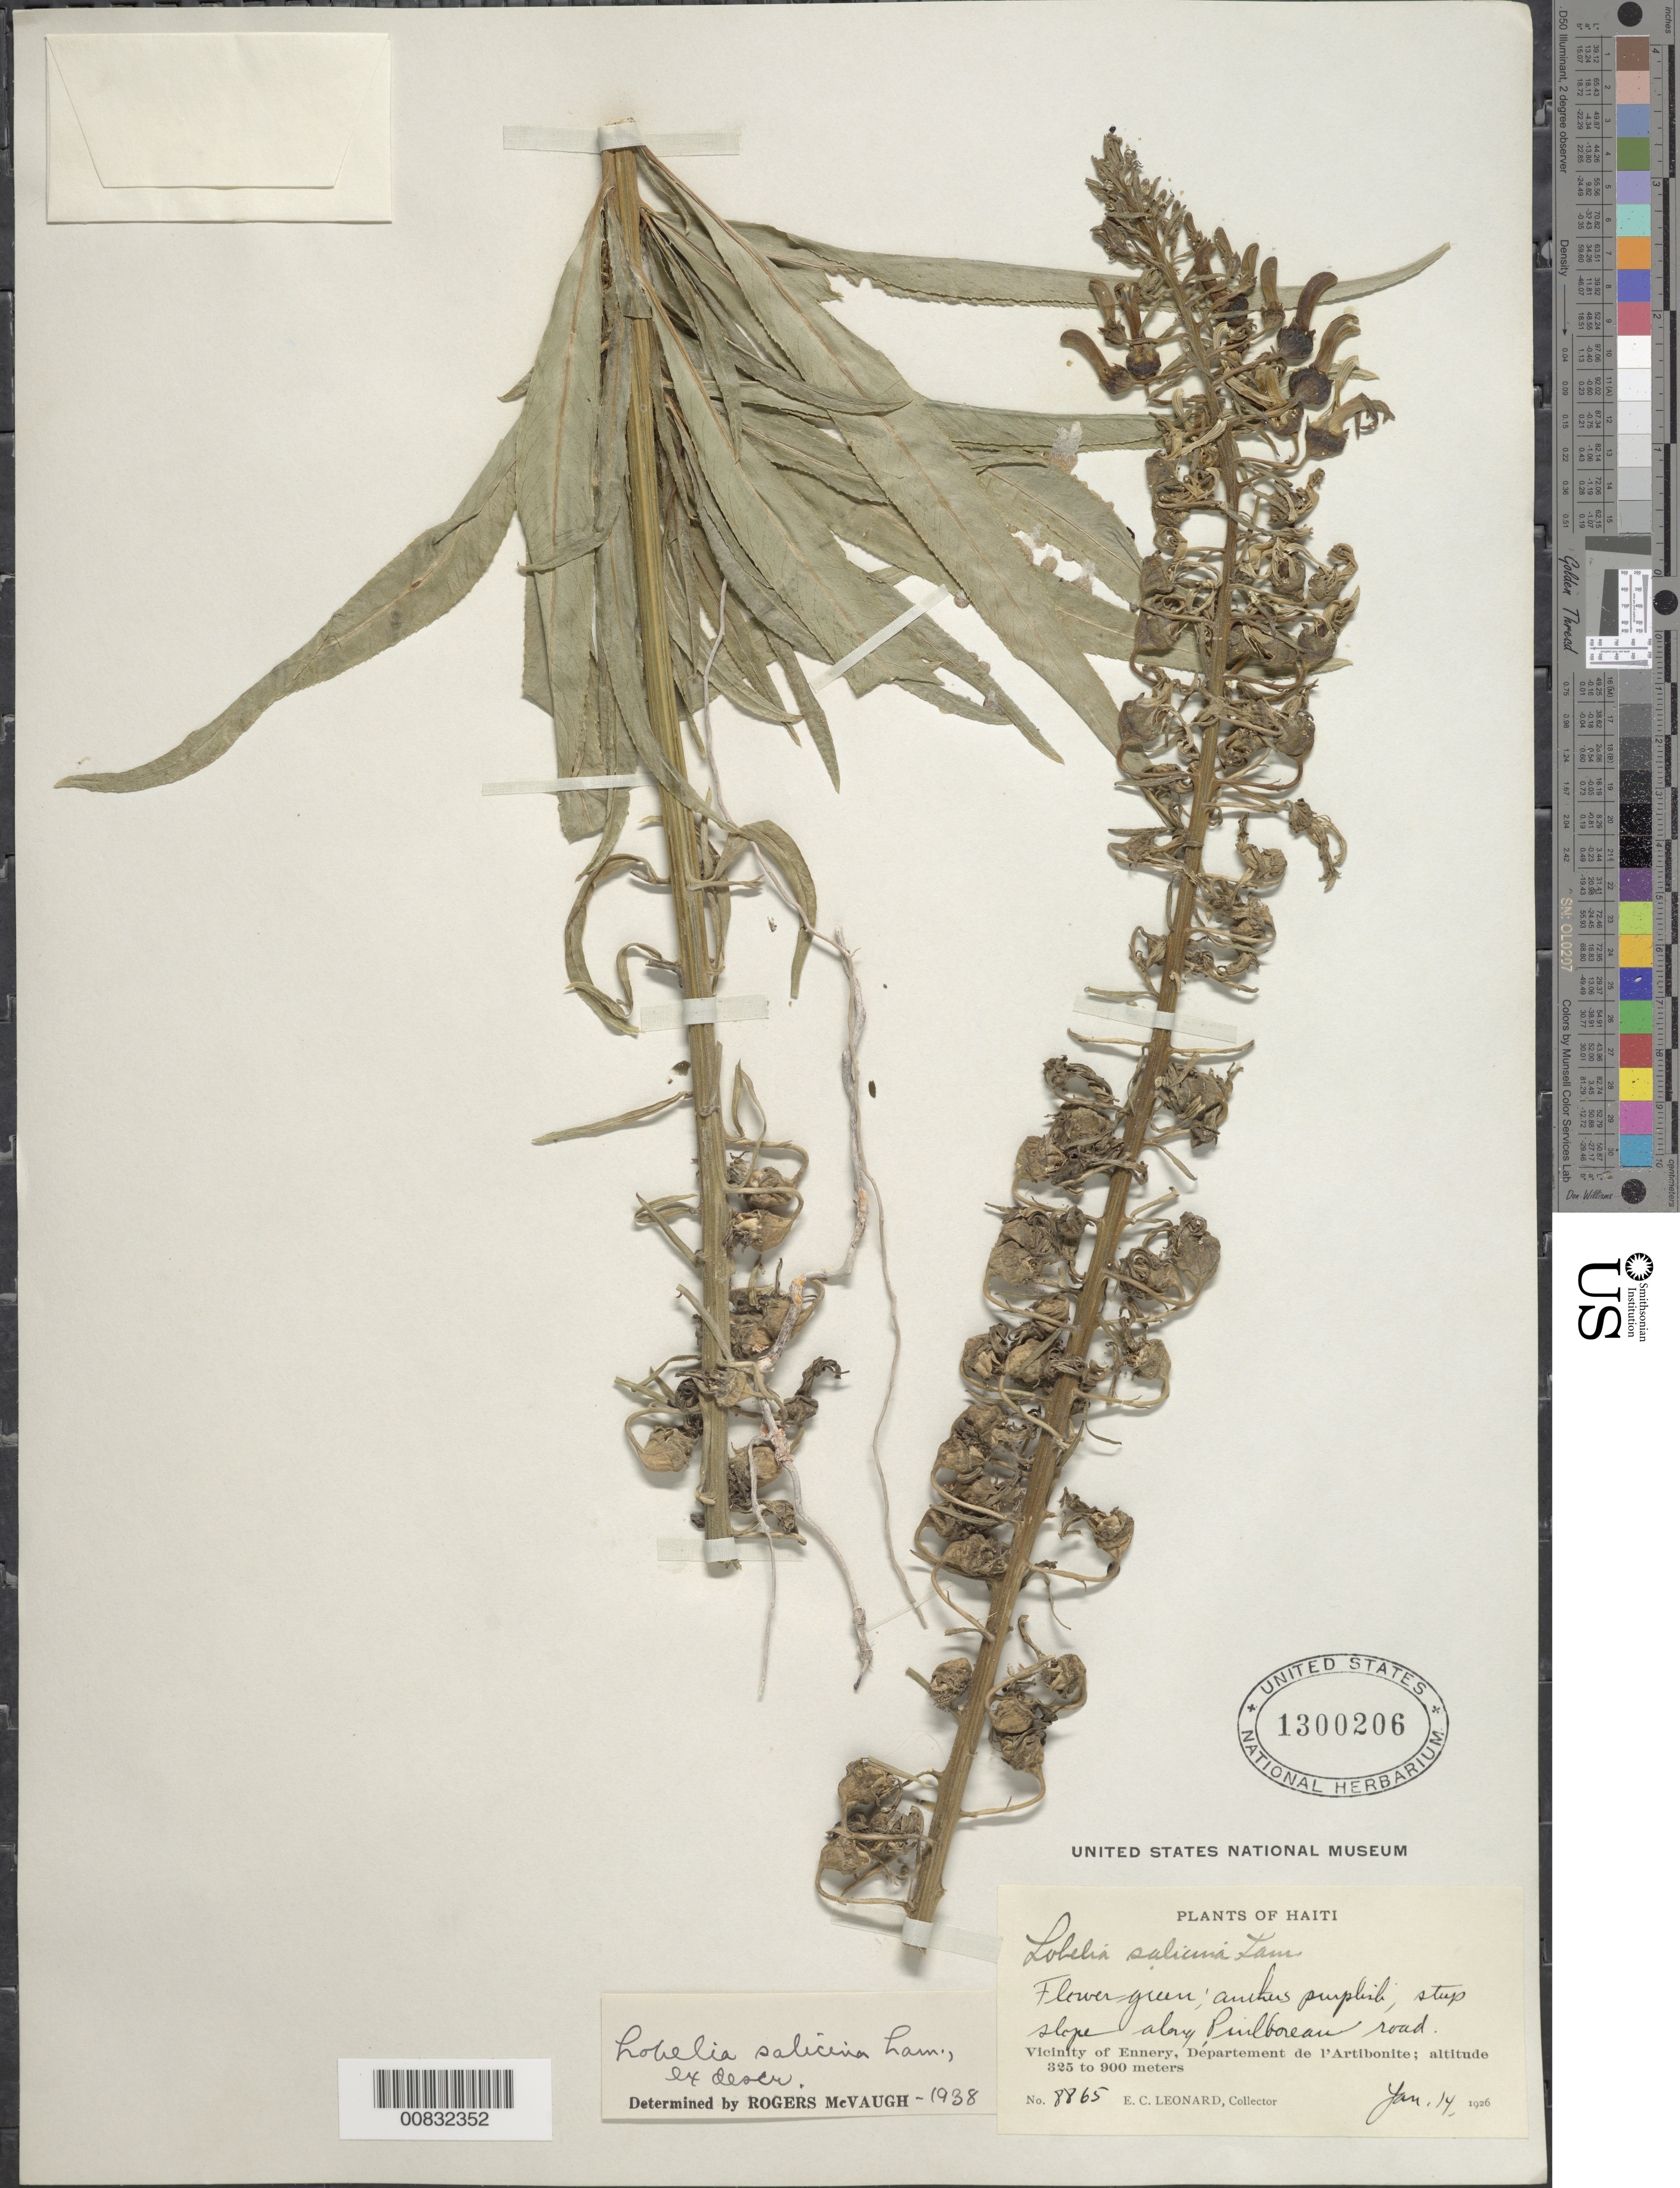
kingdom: Plantae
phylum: Tracheophyta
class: Magnoliopsida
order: Asterales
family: Campanulaceae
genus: Lobelia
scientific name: Lobelia salicina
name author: Lam.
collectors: E. C. Leonard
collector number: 8865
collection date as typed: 14 Jan 1926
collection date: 1926-01-14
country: Haiti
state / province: Artibonite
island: Hispaniola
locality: Vicinity of Ennery, along Puilboreau Road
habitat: Steep slope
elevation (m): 325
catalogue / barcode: US 1300206